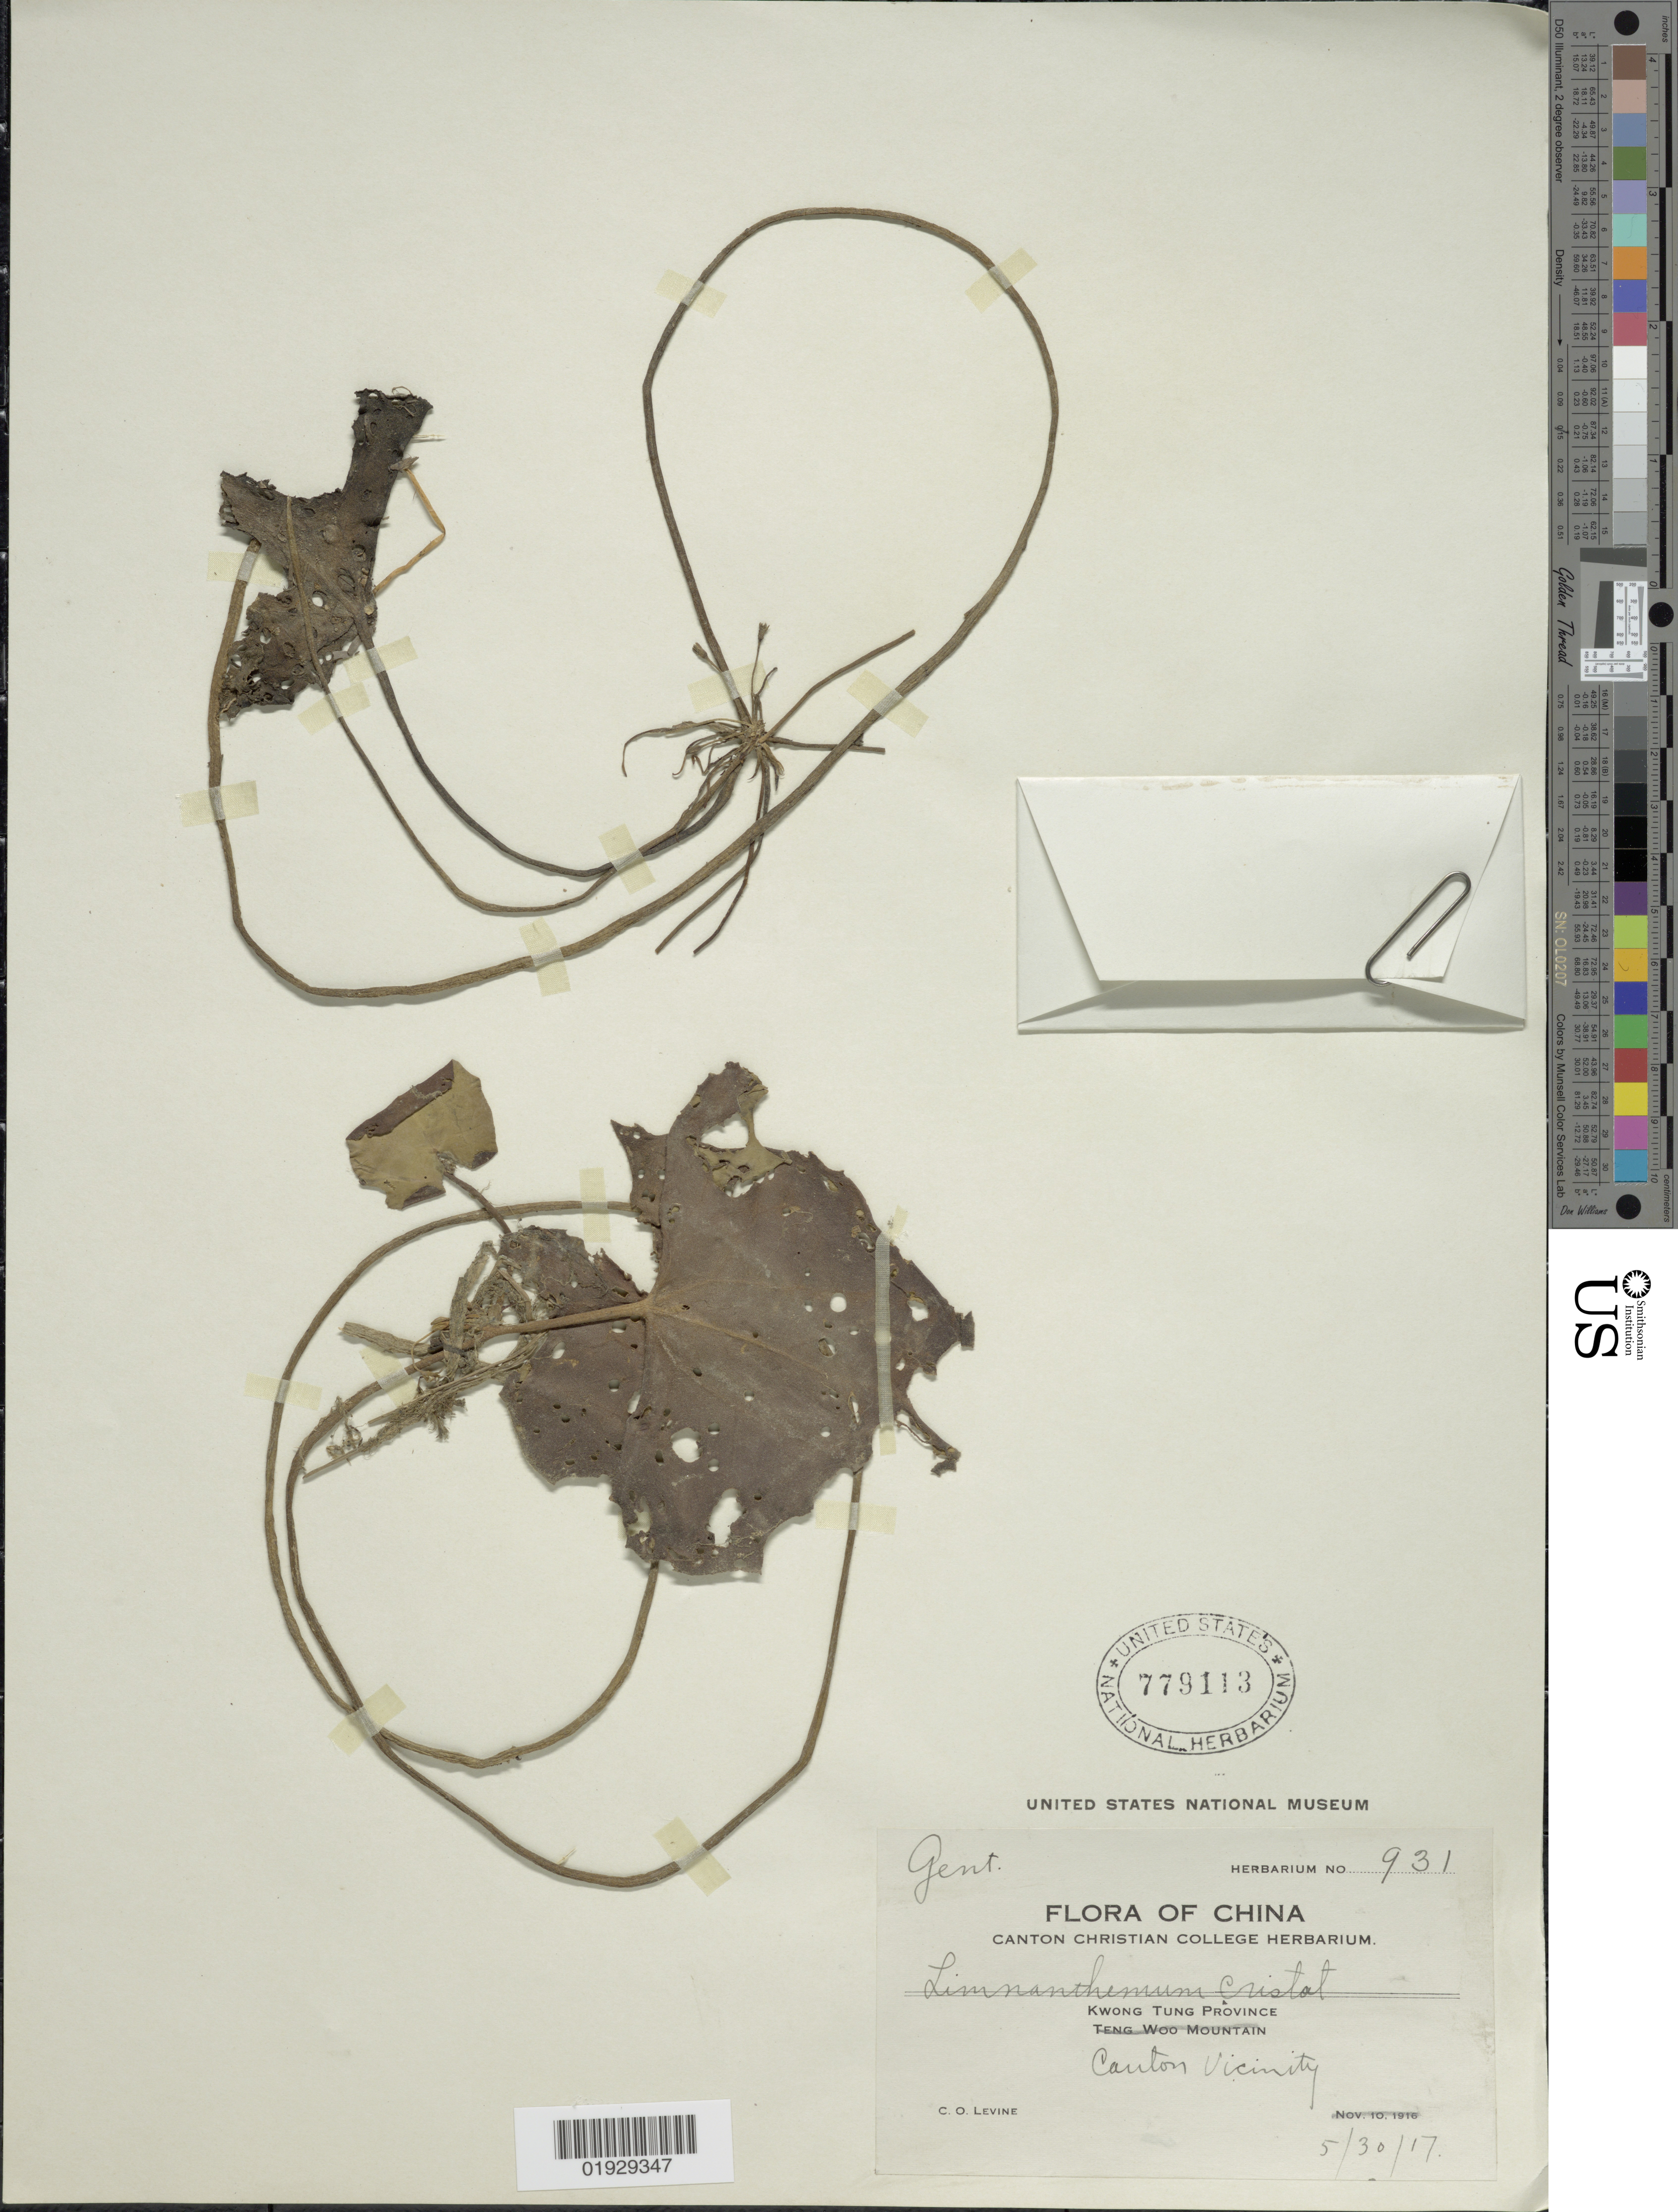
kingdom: Plantae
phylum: Tracheophyta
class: Magnoliopsida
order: Asterales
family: Menyanthaceae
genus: Nymphoides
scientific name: Nymphoides cristata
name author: (Roxb.) Kuntze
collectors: C. O. Levine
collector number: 931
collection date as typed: Transcribed d/m/y: 30/5/17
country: China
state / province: Guangdong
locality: Kwong Tung Province. Canton Vicinity.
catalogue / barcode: US 779113